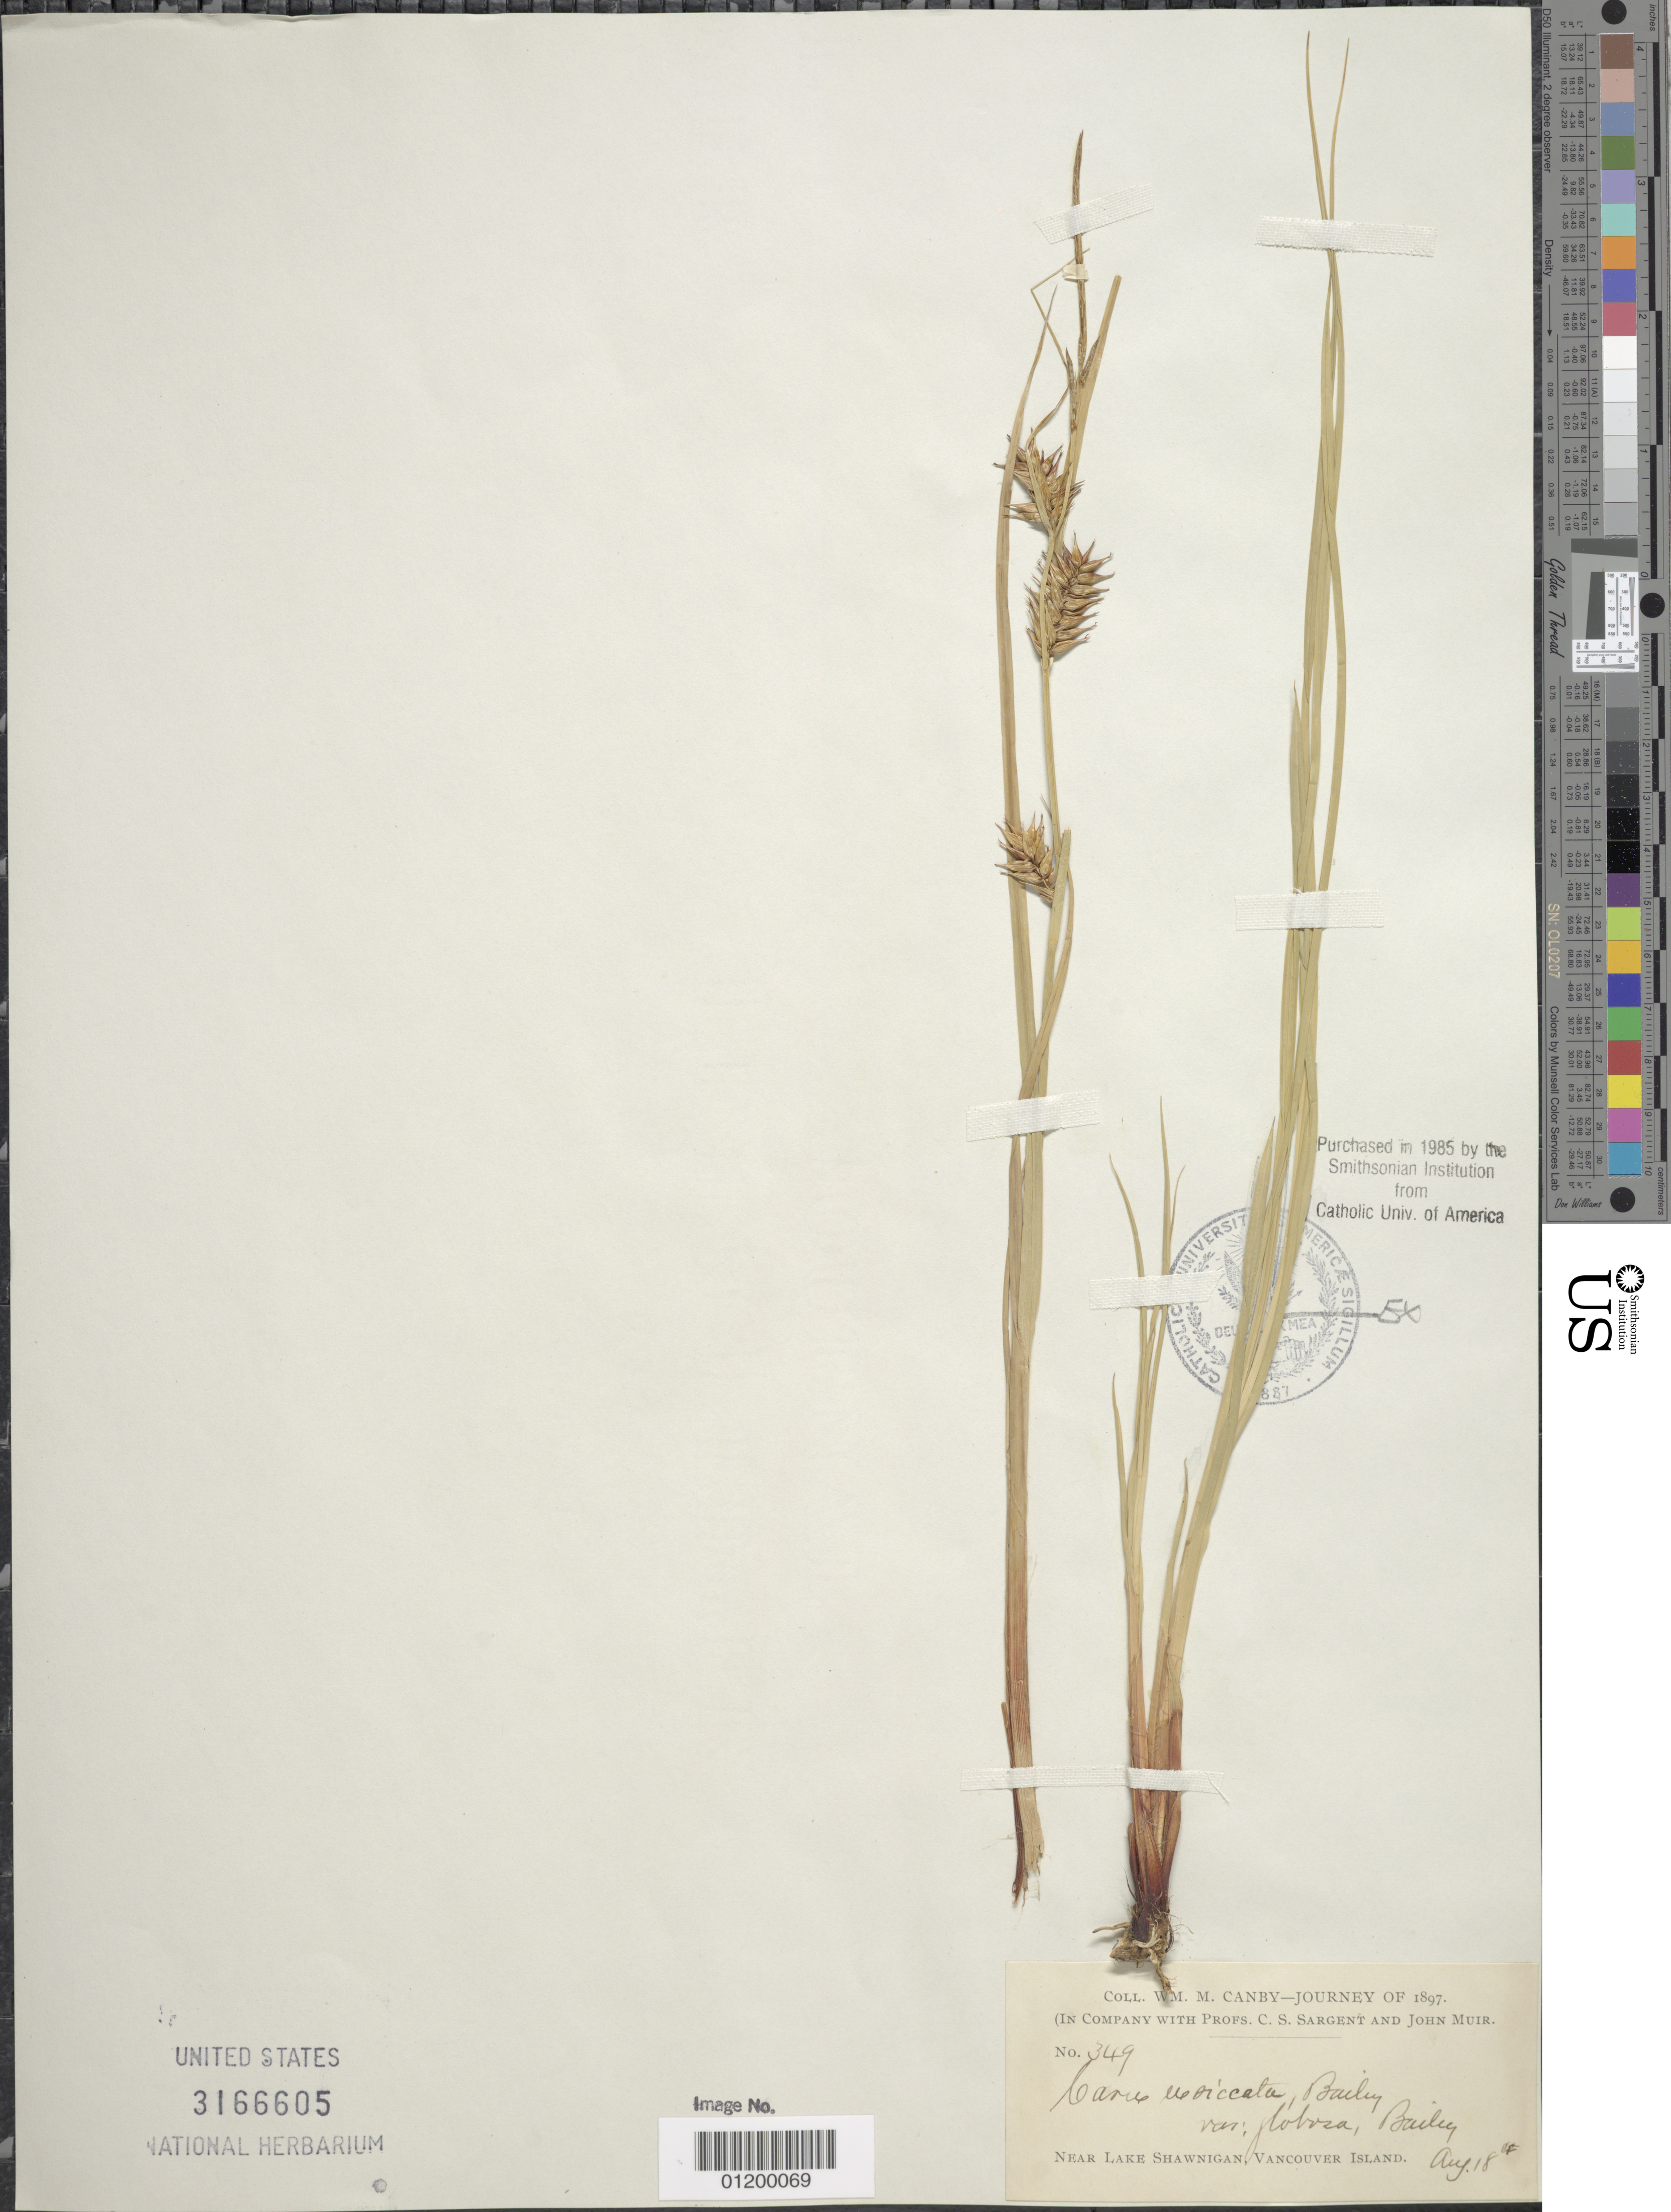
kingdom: Plantae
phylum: Tracheophyta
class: Liliopsida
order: Poales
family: Cyperaceae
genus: Carex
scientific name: Carex exsiccata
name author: L.H. Bailey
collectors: W. M. Canby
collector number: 349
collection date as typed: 18 Aug 1897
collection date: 1897-08-18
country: Canada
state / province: British Columbia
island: Vancouver Island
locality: Lake Shawnigan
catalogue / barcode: US 3166605